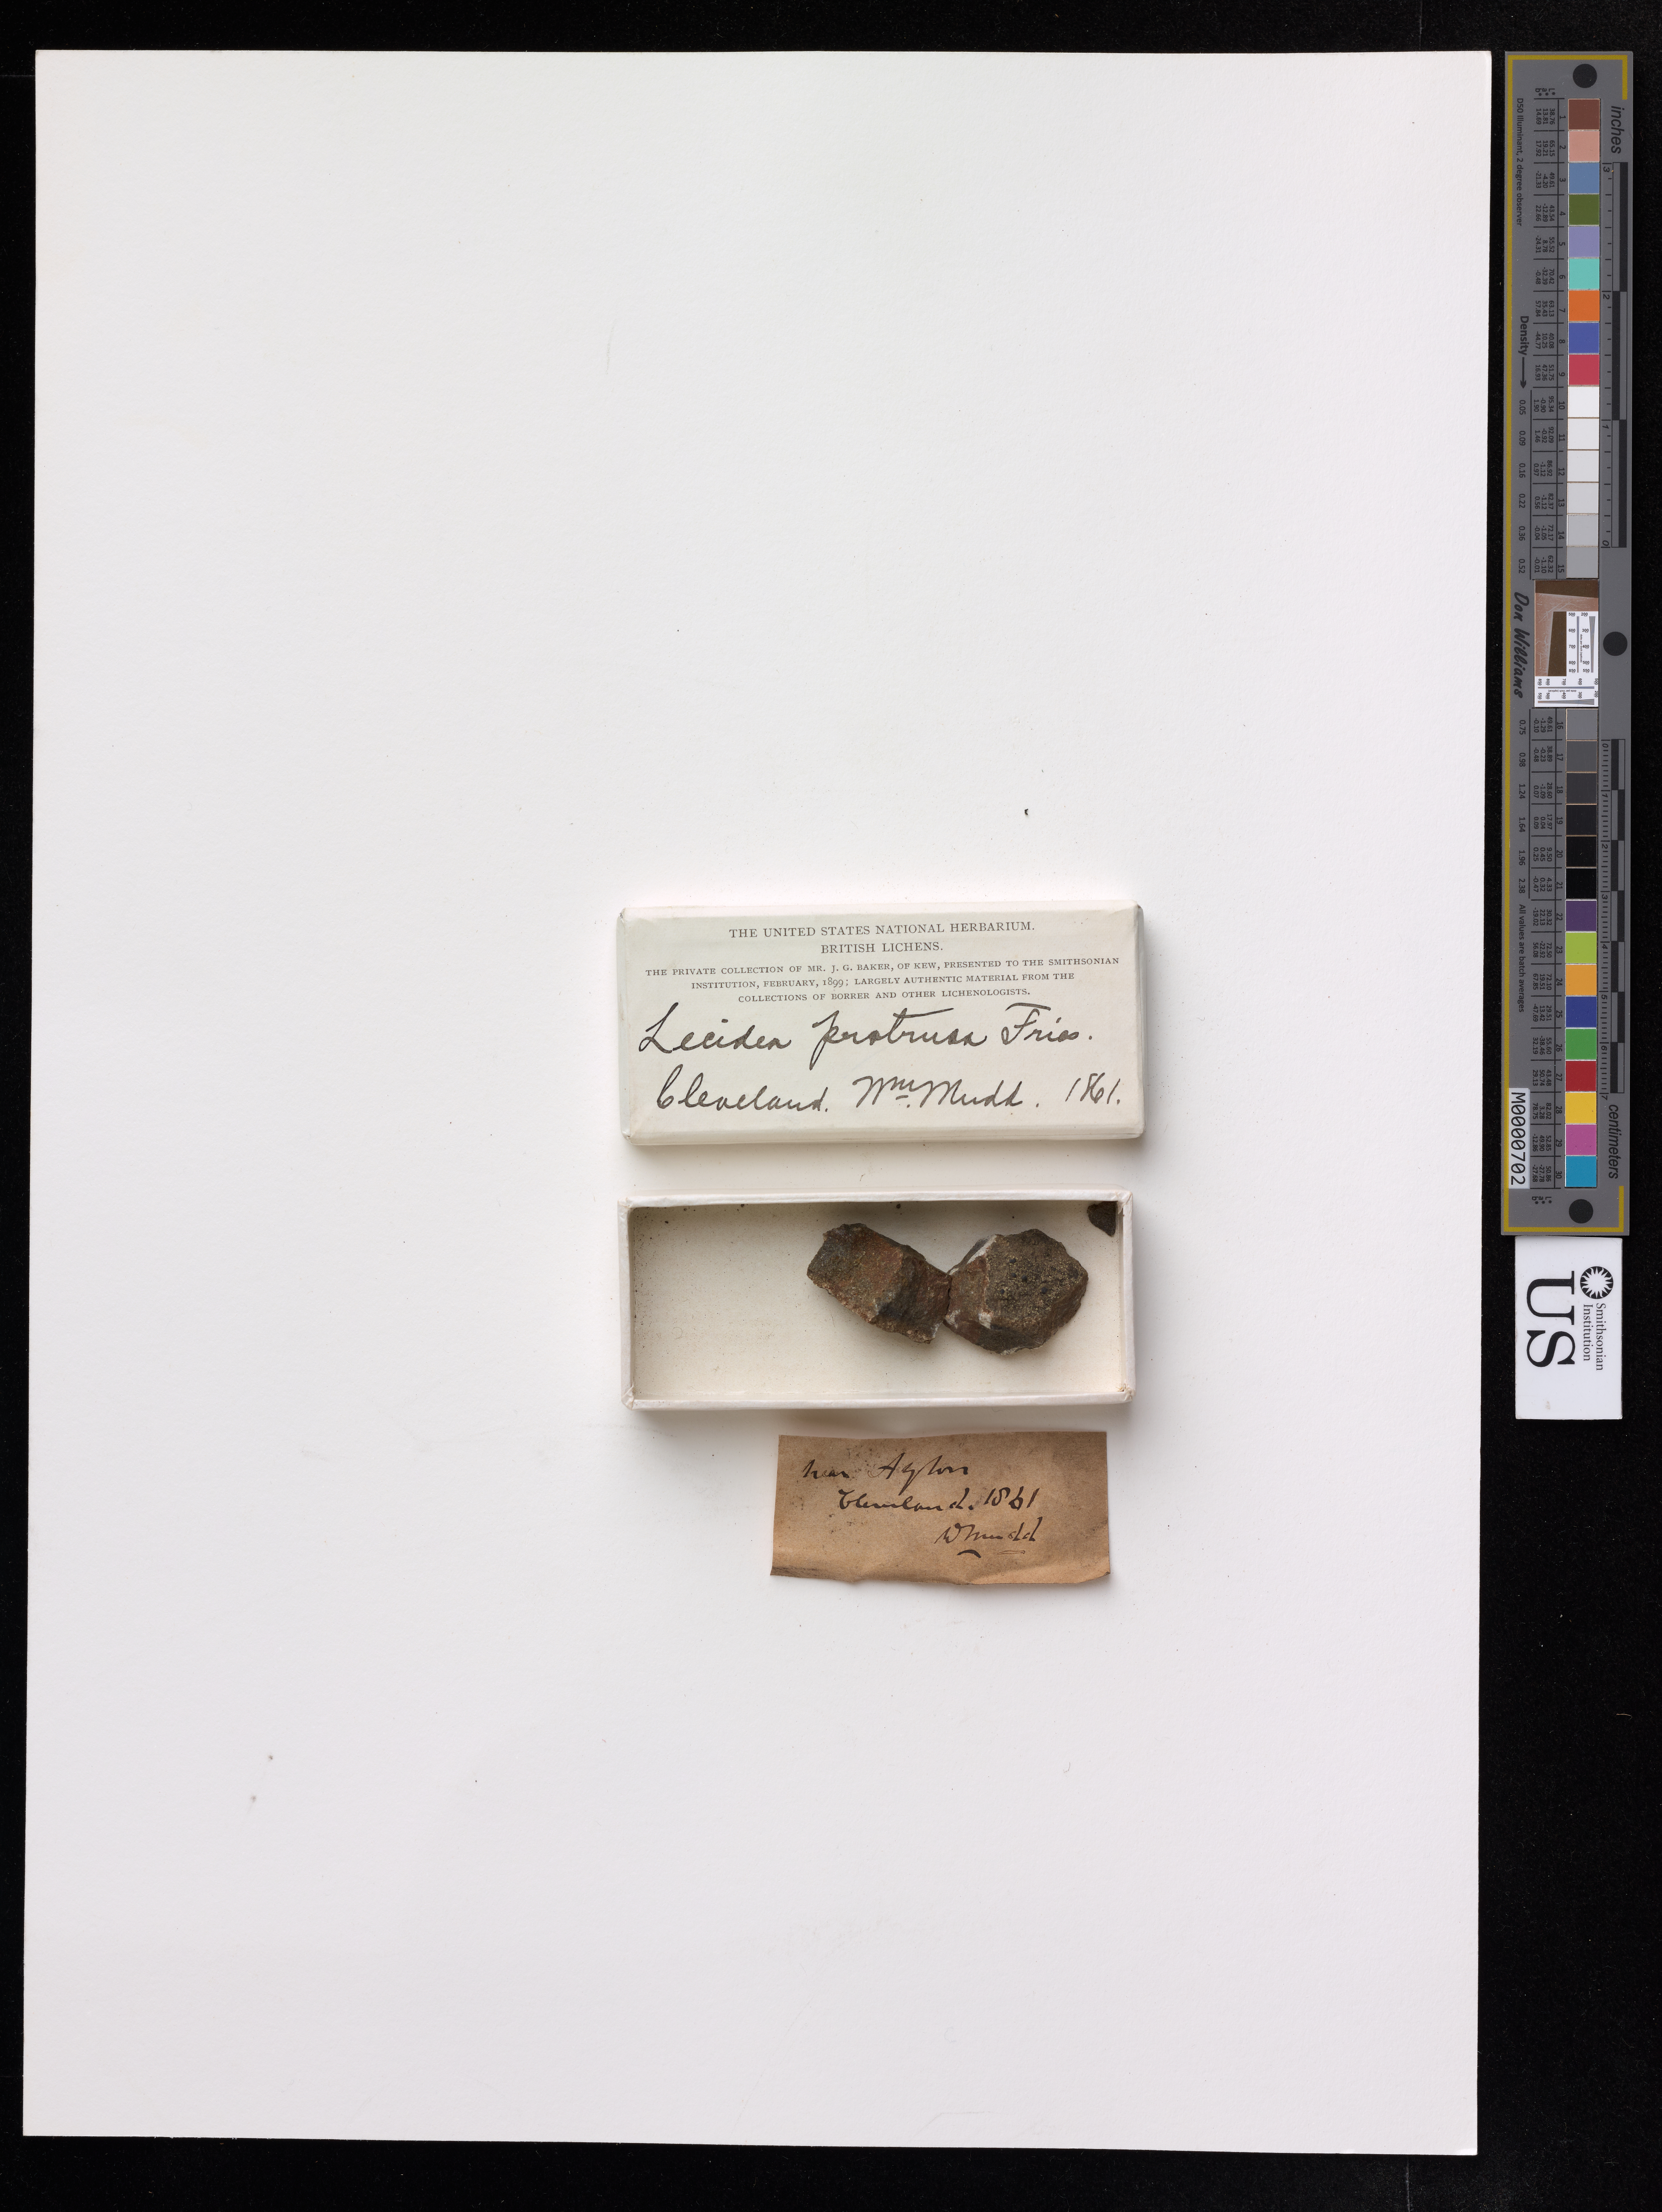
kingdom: Fungi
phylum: Ascomycota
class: Lecanoromycetes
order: Lecideales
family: Lecideaceae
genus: Lecidea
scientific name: Lecidea protrusa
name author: Fr.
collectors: W. Mudd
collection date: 1861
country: United Kingdom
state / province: England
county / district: Redcar and Cleveland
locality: Cleveland